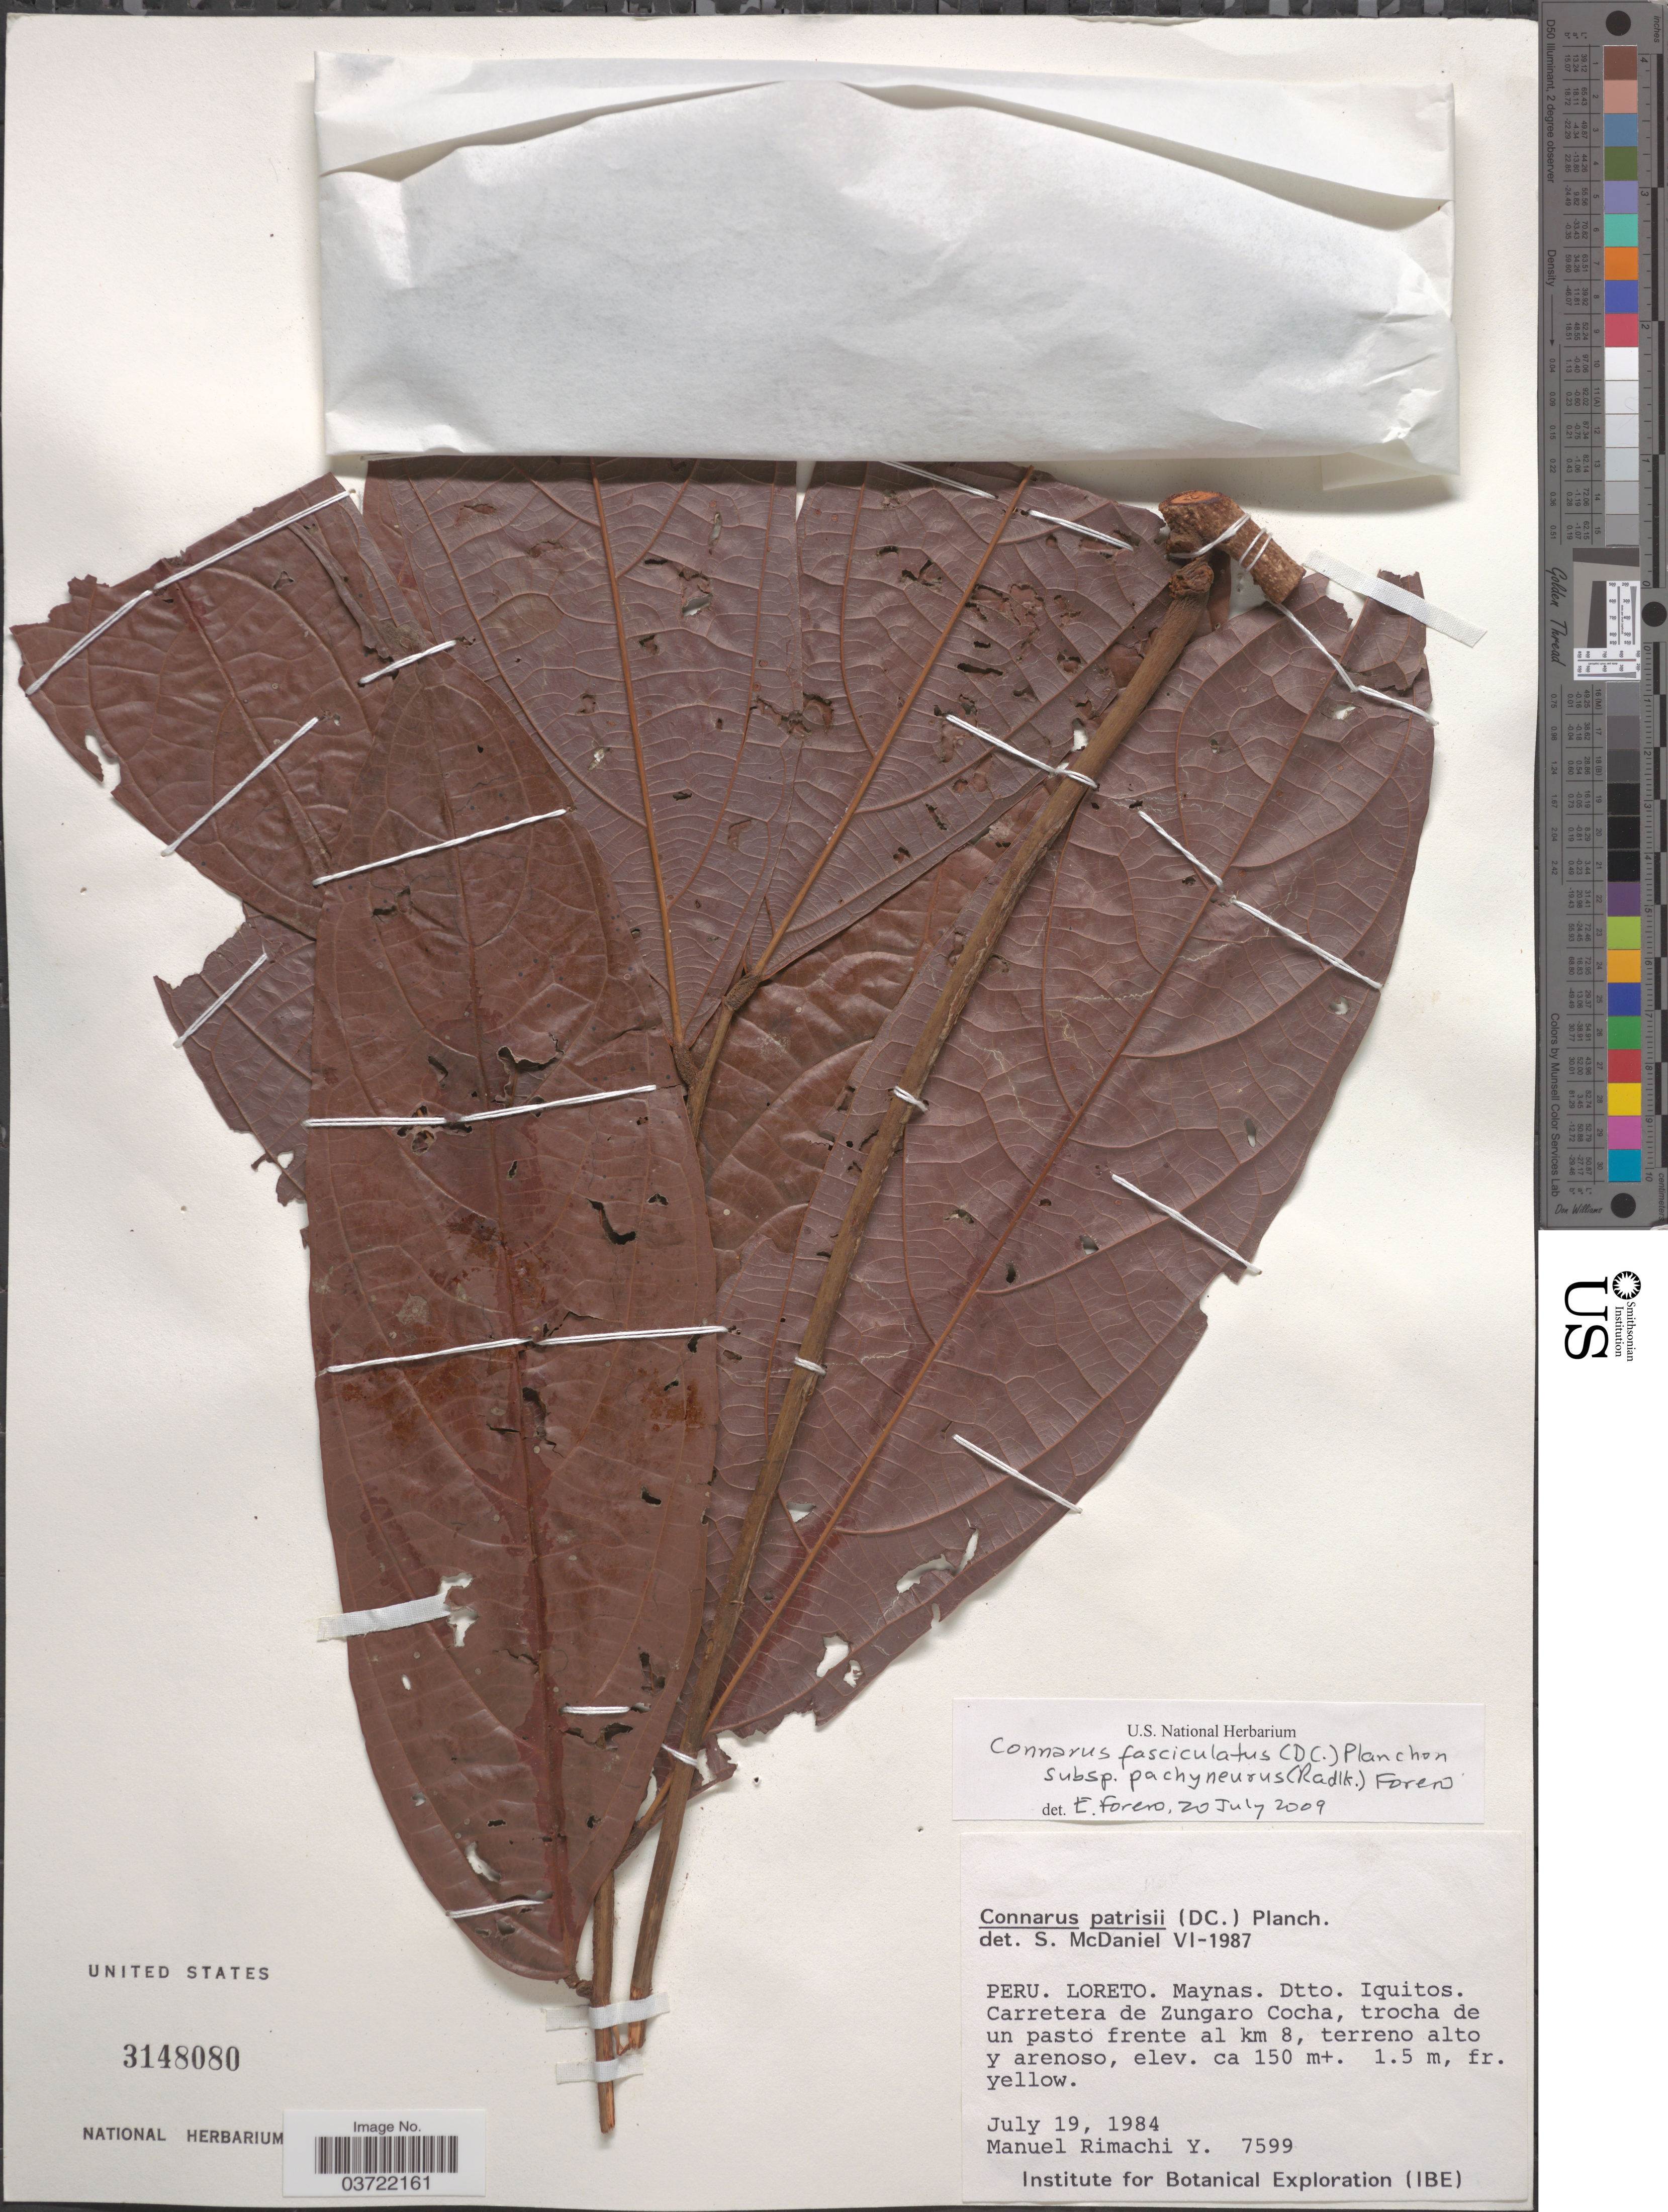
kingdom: Plantae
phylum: Tracheophyta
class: Magnoliopsida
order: Oxalidales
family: Connaraceae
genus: Connarus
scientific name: Connarus fasciculatus subsp. pachyneurus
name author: (Radlk.) Forero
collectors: M. Rimachi Y.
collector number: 7599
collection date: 1984-07-19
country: Peru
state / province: Loreto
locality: Maynas. Dtto. Iquitos. Carretera de Zungaro Cocha, trocha de un pasto frente al km 8.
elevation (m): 150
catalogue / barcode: US 3148080